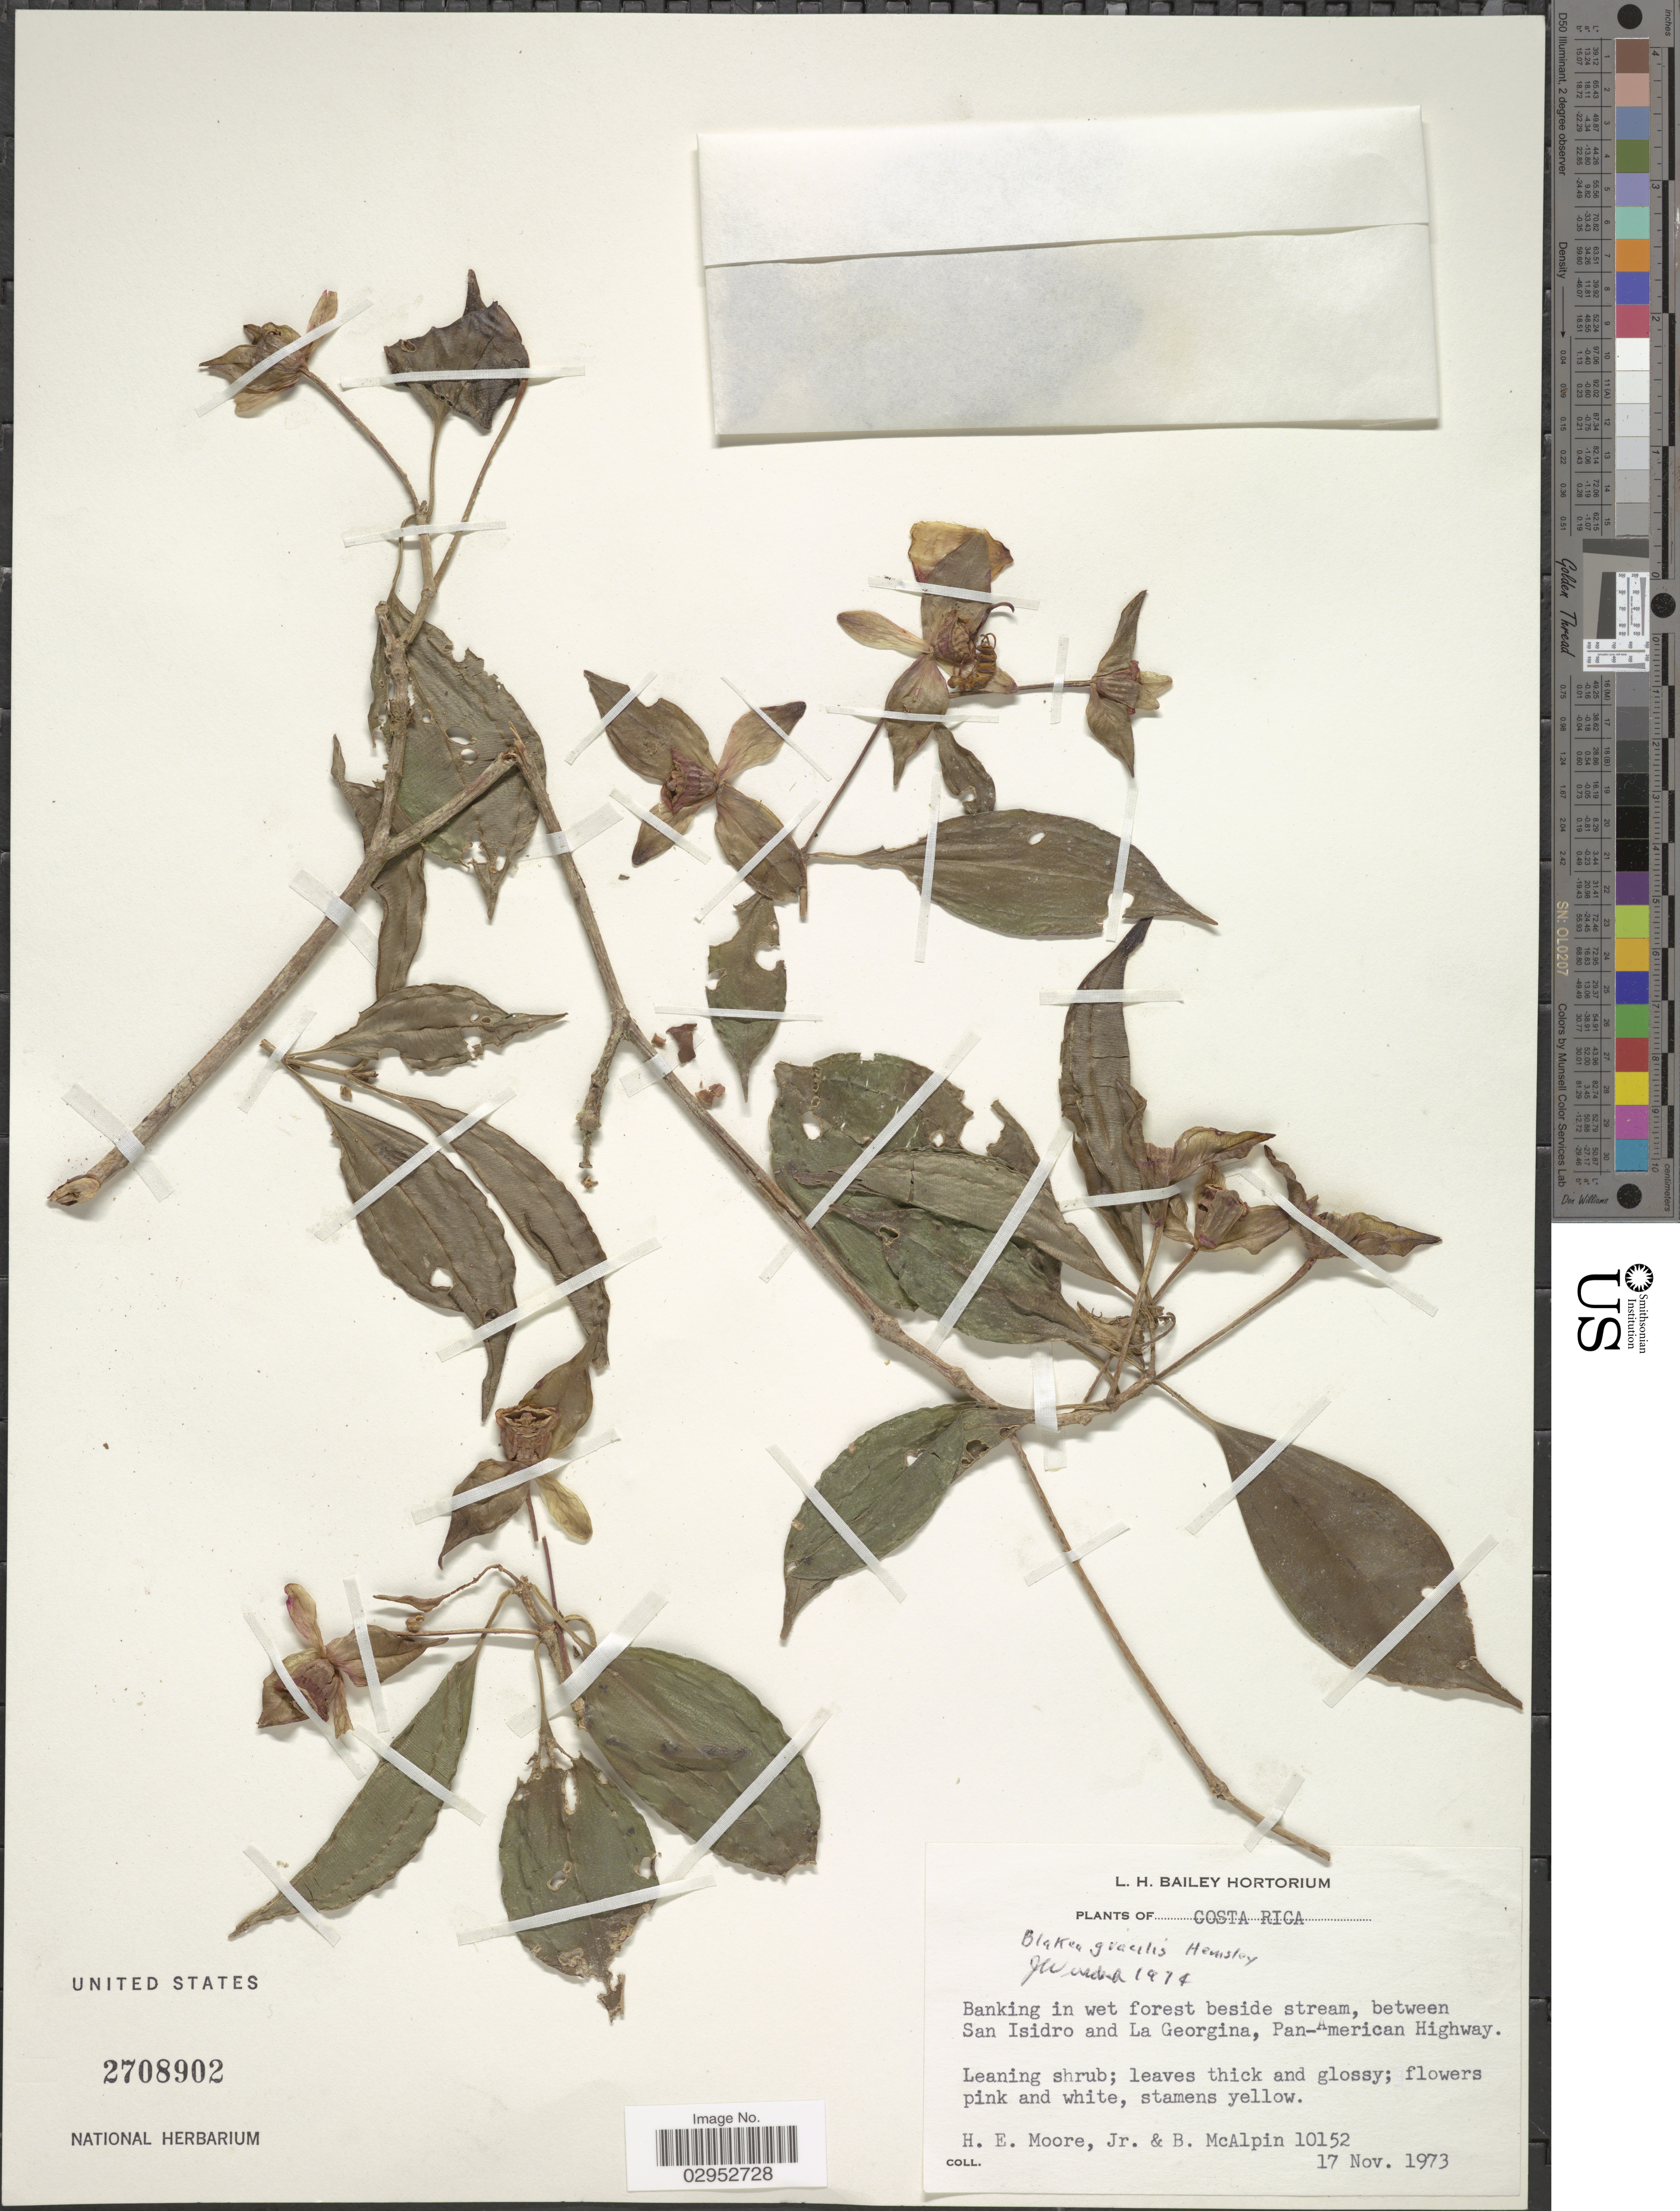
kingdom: Plantae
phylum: Tracheophyta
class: Magnoliopsida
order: Myrtales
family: Melastomataceae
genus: Blakea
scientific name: Blakea gracilis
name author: Hemsl.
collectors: H. Moore & B. McAlpin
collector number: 10152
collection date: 1973-11-17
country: Costa Rica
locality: Banking in wet forest beside stream, between San Isidro and La Georgina, Pan-American Highway.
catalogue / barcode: US 2708902